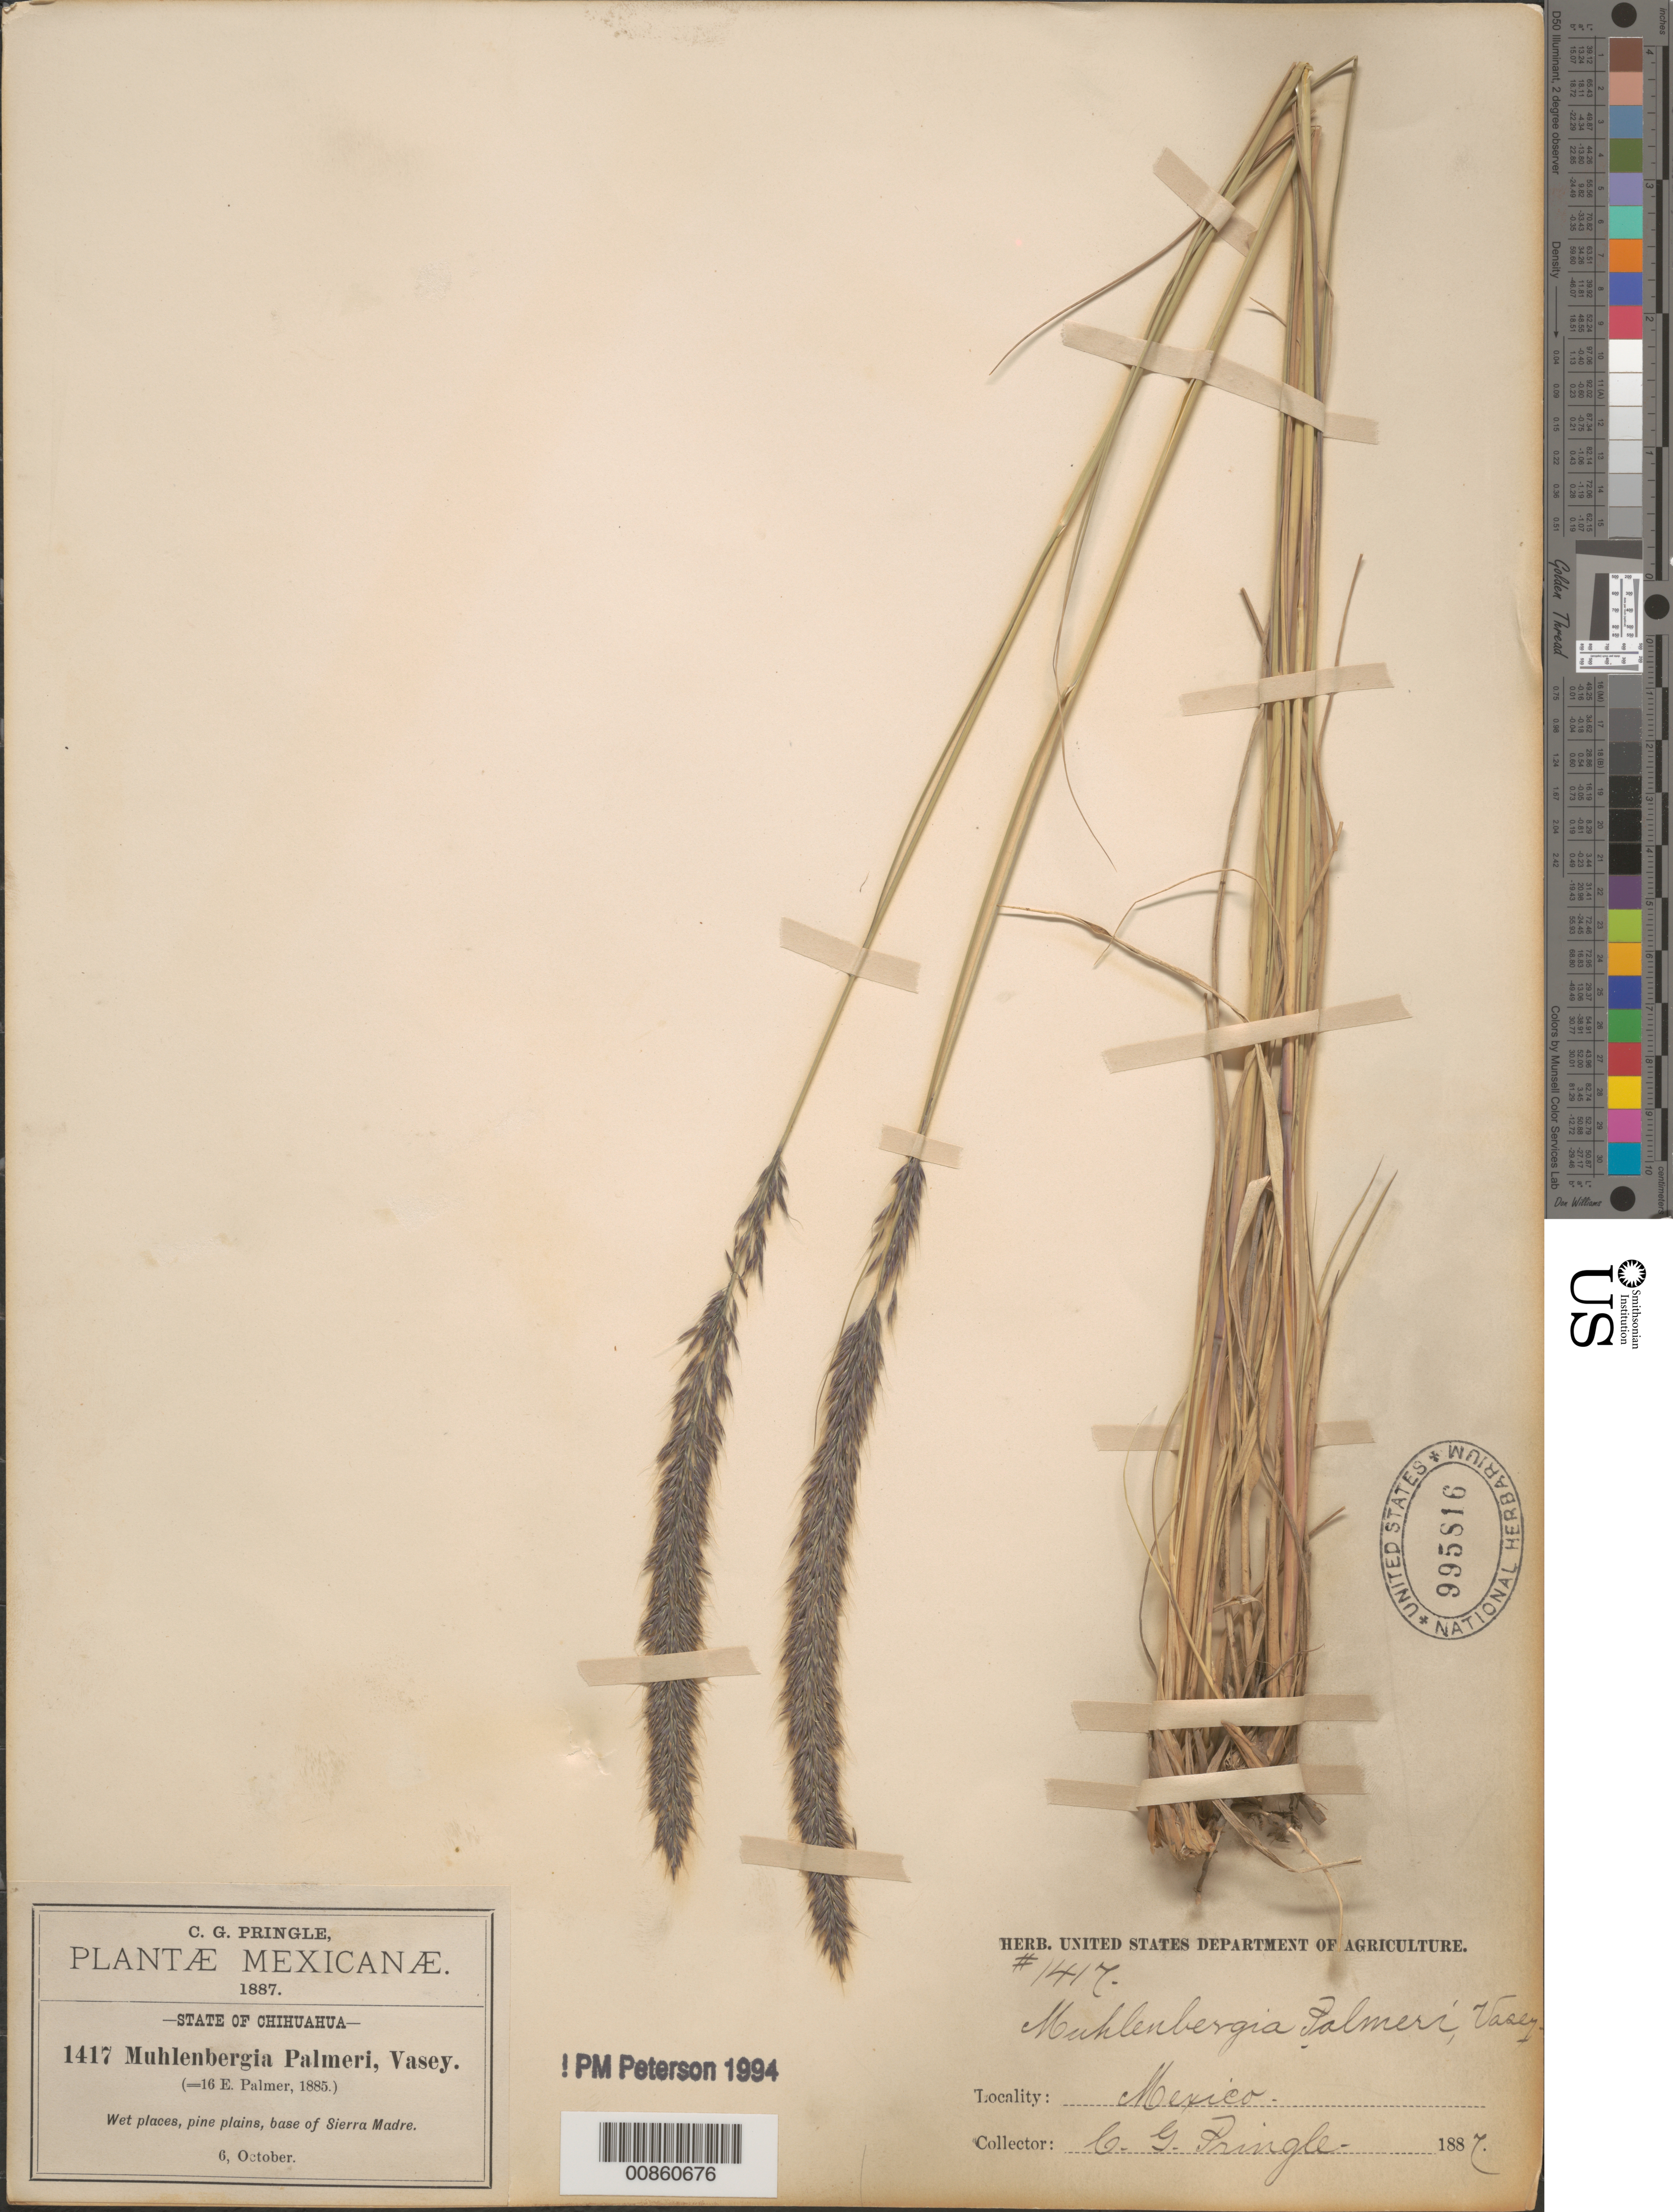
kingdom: Plantae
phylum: Tracheophyta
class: Liliopsida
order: Poales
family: Poaceae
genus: Muhlenbergia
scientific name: Muhlenbergia palmeri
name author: Vasey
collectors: C. G. Pringle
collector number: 1417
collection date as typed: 06 Oct 1887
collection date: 1887-10-06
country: Mexico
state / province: Chihuahua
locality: Base of Sierra madre, Chih.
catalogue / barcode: US 995816